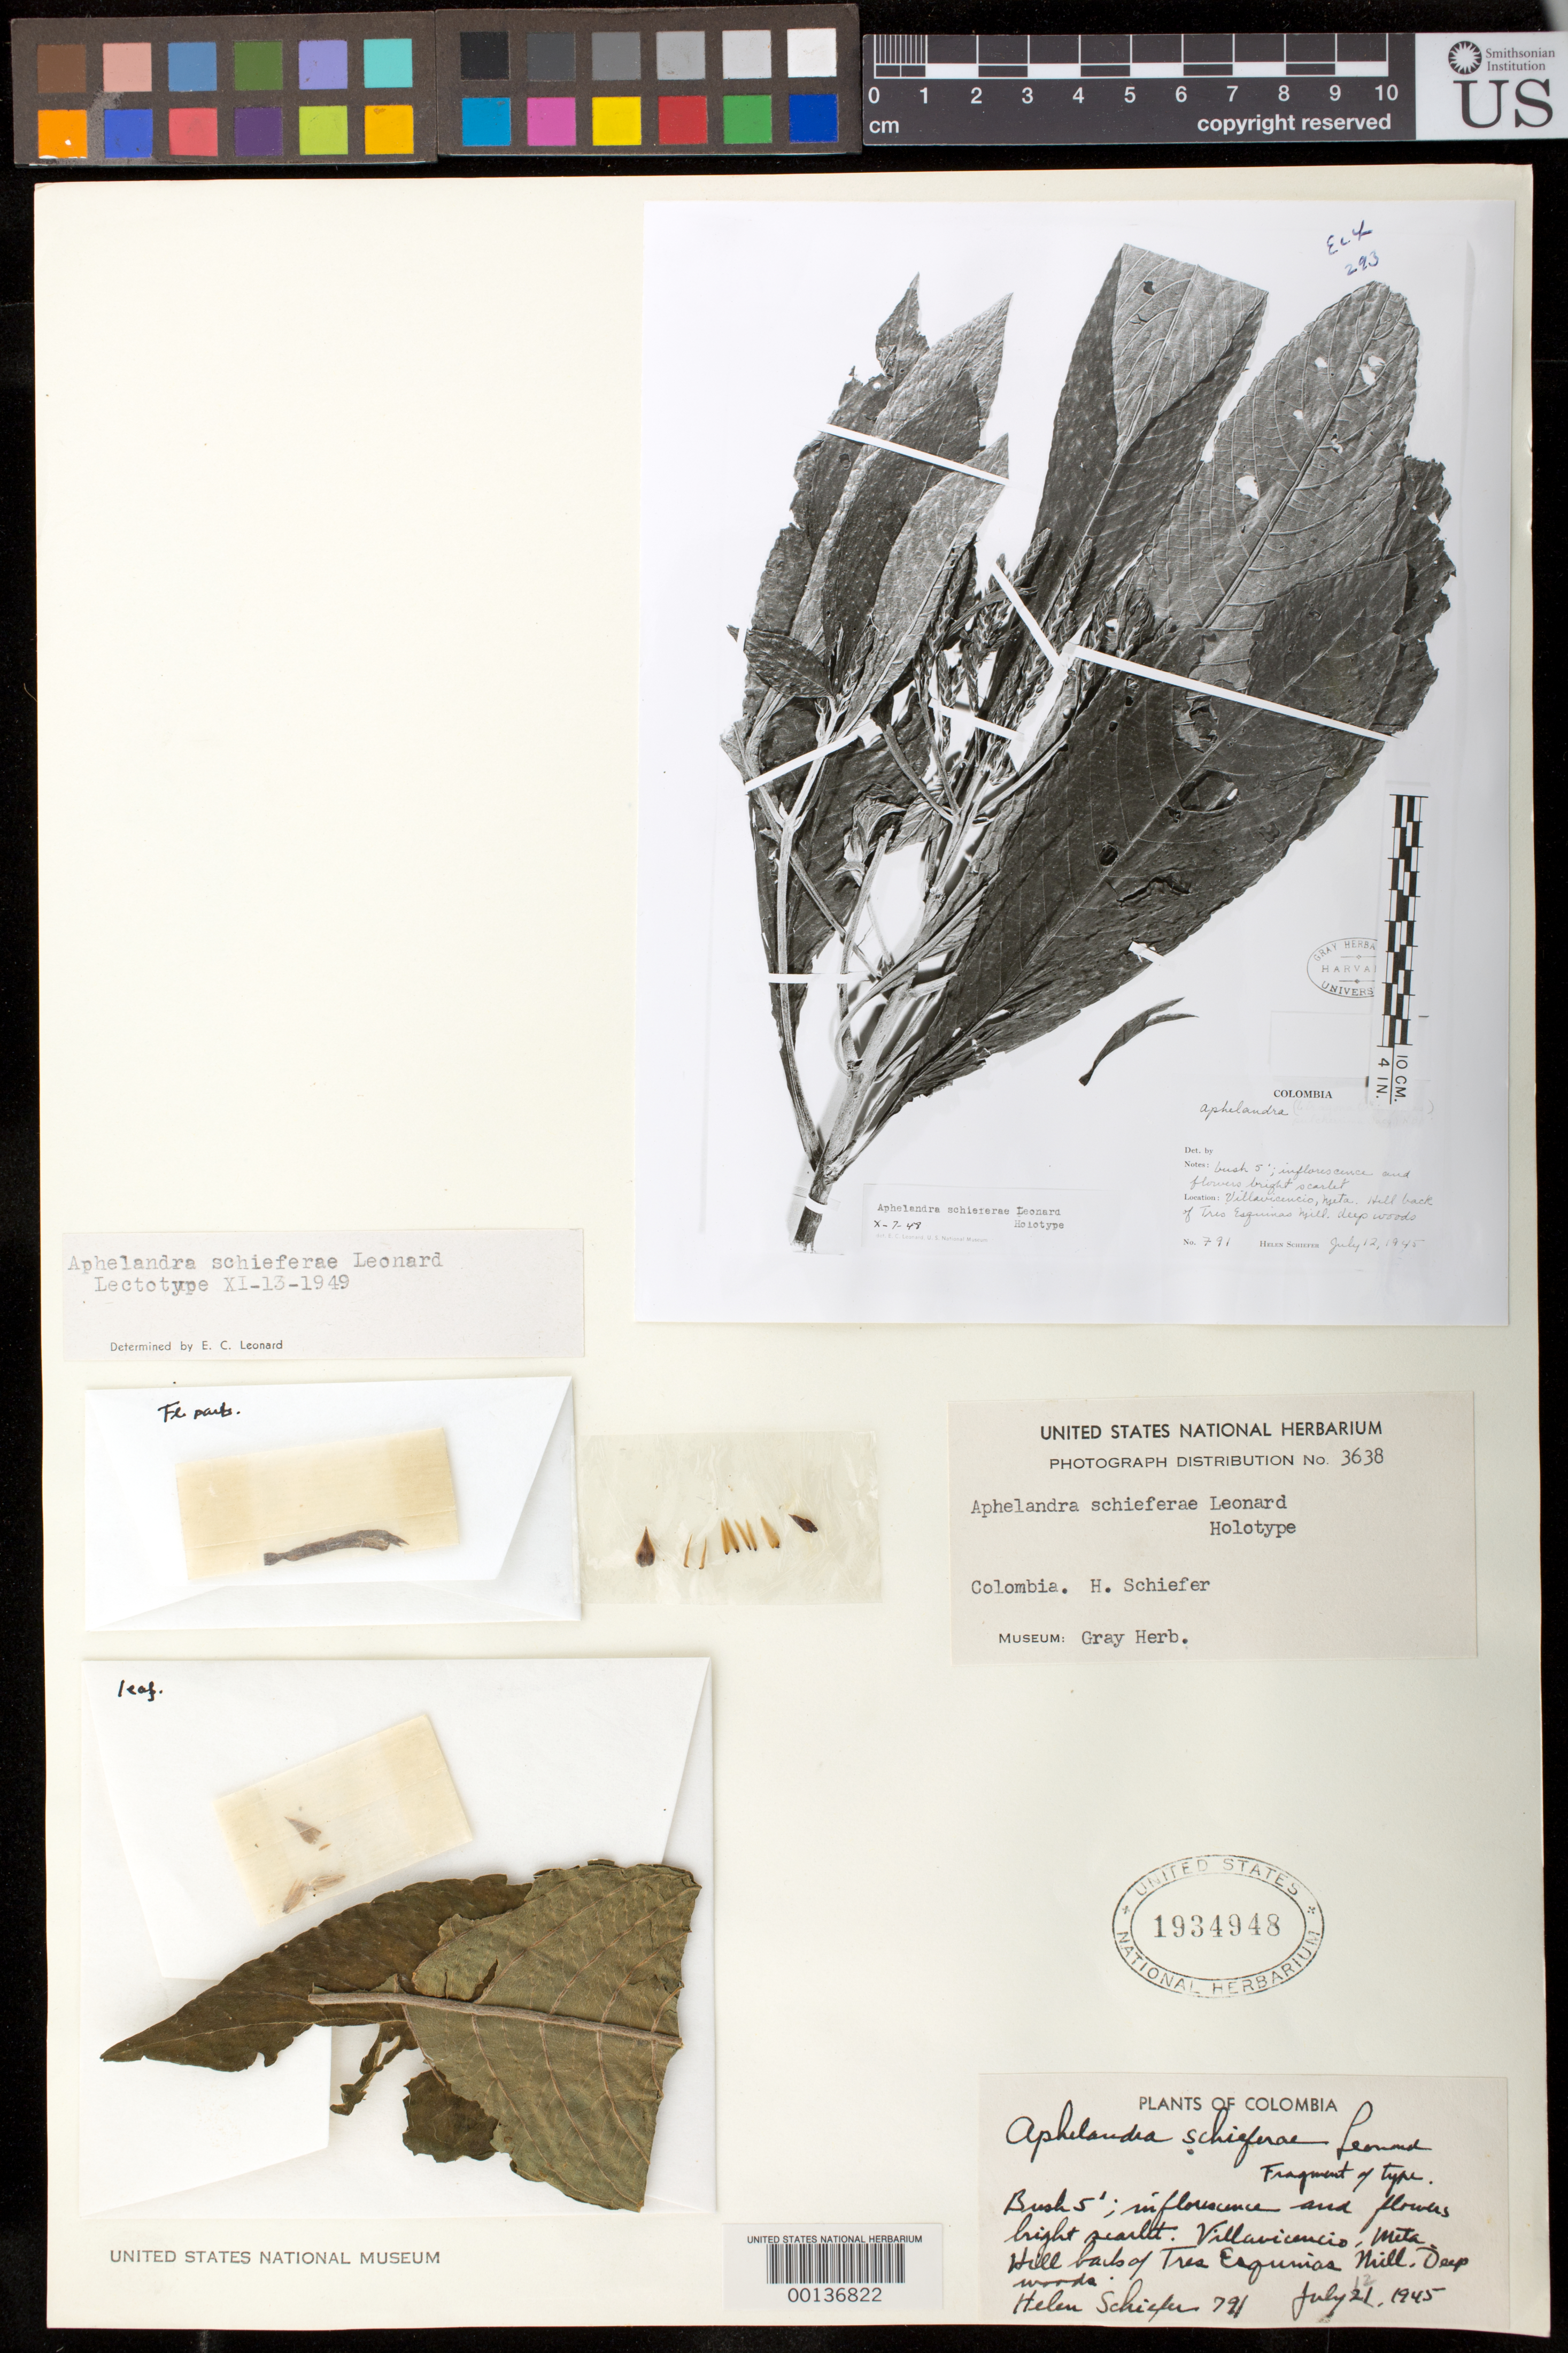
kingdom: Plantae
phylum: Tracheophyta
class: Magnoliopsida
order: Lamiales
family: Acanthaceae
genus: Aphelandra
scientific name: Aphelandra schieferae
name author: Leonard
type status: Isotype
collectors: H. Schiefer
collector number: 791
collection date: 1945-07-12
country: Colombia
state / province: Meta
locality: Villavicencio, Meta. Tres Esquinas Mill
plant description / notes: Photograph and fragmentary material of (holo) type specimen ex herb. Gray (GH/HUH)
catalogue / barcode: US 1934948